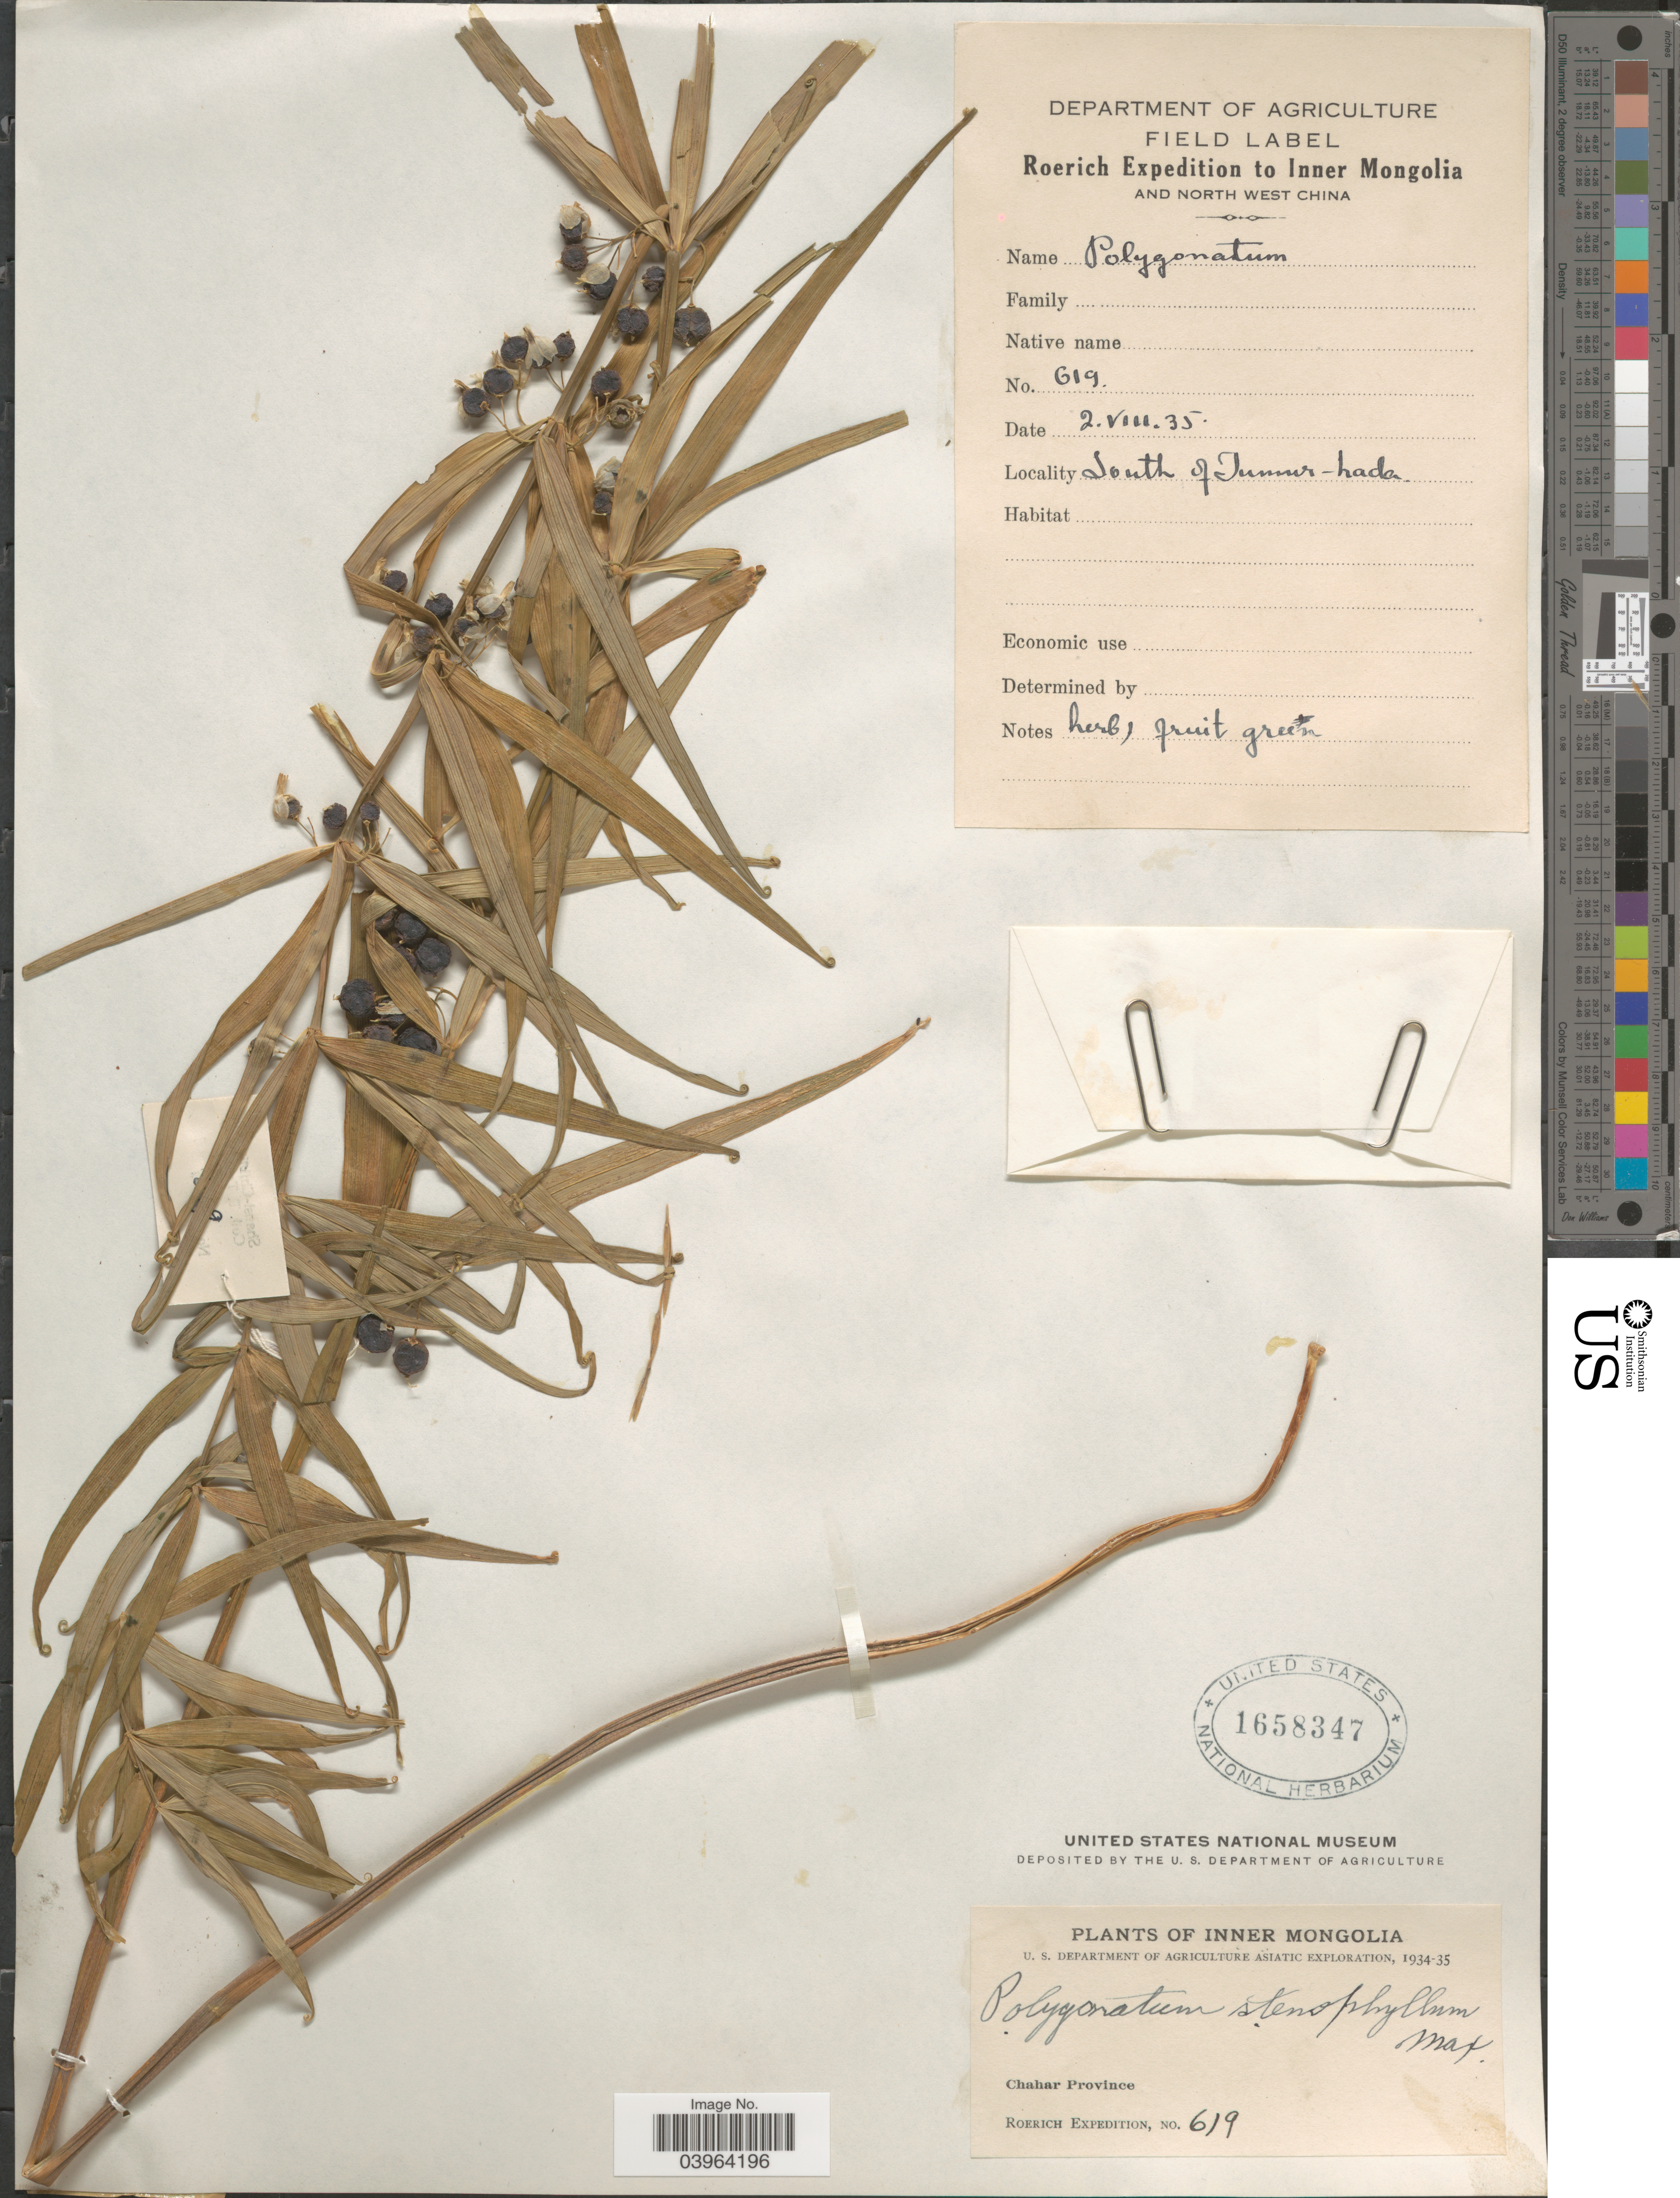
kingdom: Plantae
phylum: Tracheophyta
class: Liliopsida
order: Asparagales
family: Asparagaceae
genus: Polygonatum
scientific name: Polygonatum stenophyllum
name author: Maxim.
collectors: Roerich Expedition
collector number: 619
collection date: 1935-08-02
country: China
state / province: Nei Monggol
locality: Inner Mongolia and North West China. South of Tumur- hada. Chahar Province.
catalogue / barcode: US 1658347